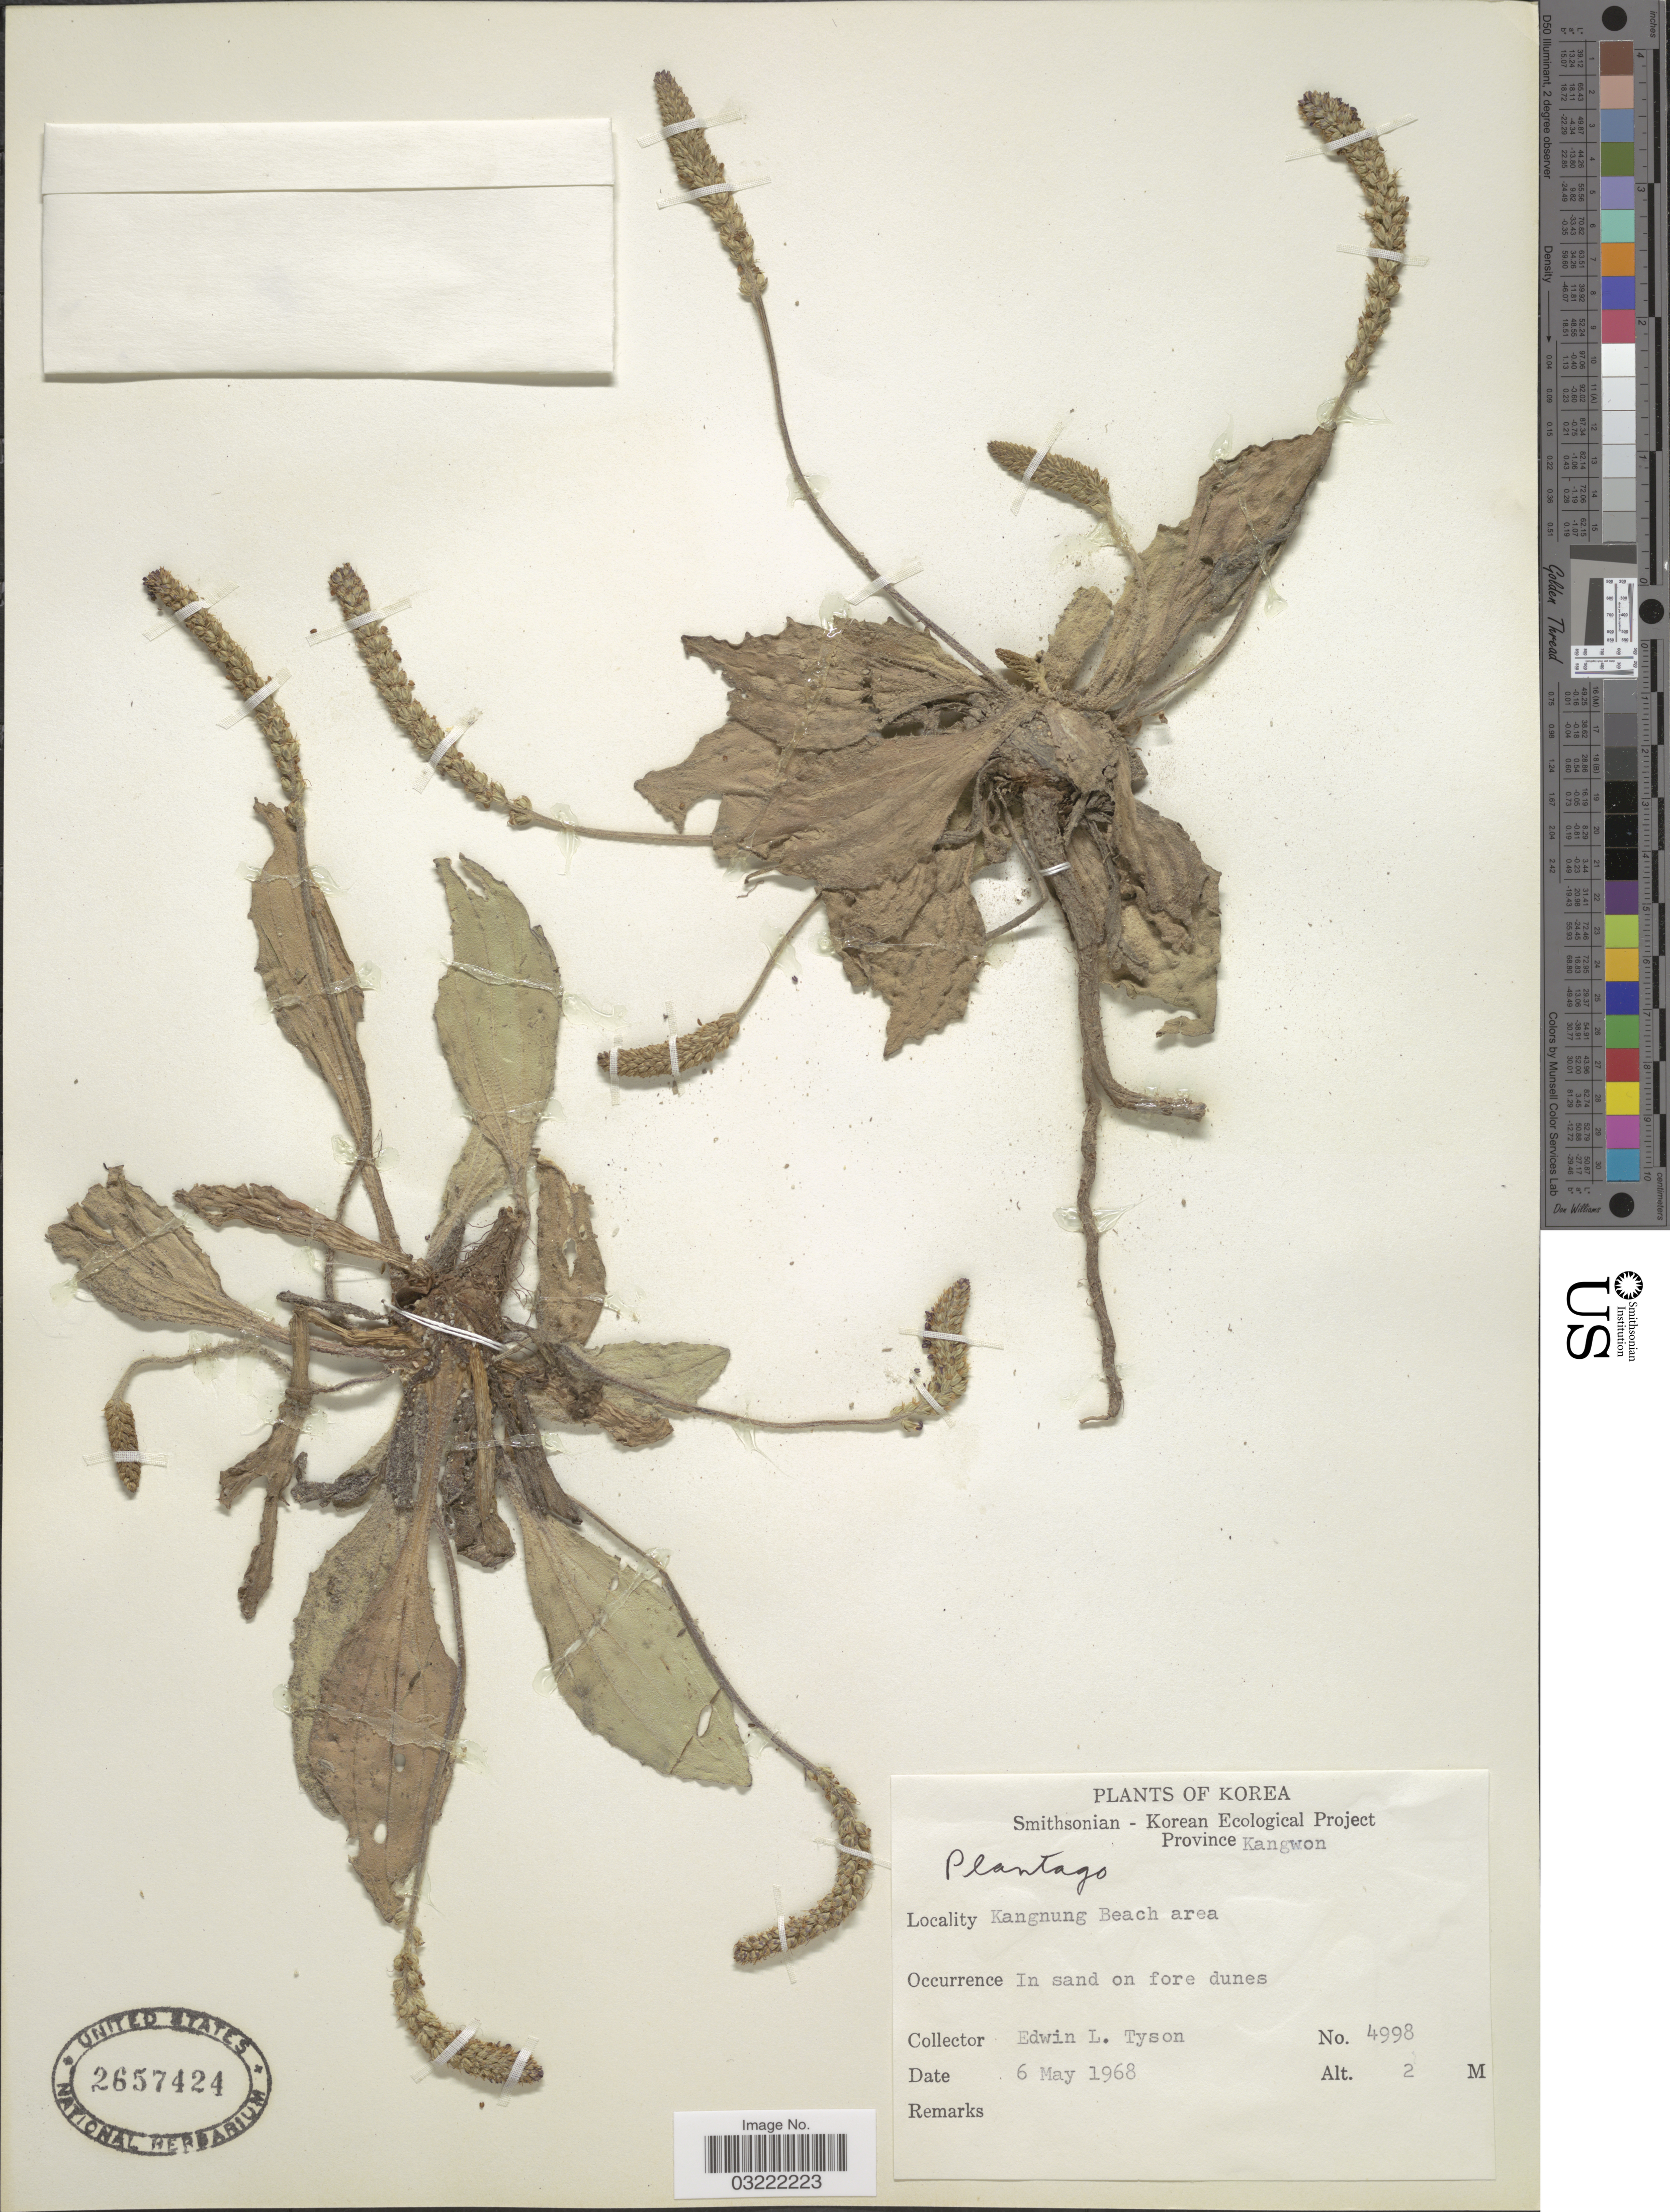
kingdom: Plantae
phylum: Tracheophyta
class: Magnoliopsida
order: Lamiales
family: Plantaginaceae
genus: Plantago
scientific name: Plantago sp.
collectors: E. L. Tyson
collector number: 4998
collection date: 1968-05-06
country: South Korea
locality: Province Kangwon. Kangnung Beach area.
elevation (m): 2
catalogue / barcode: US 2657424